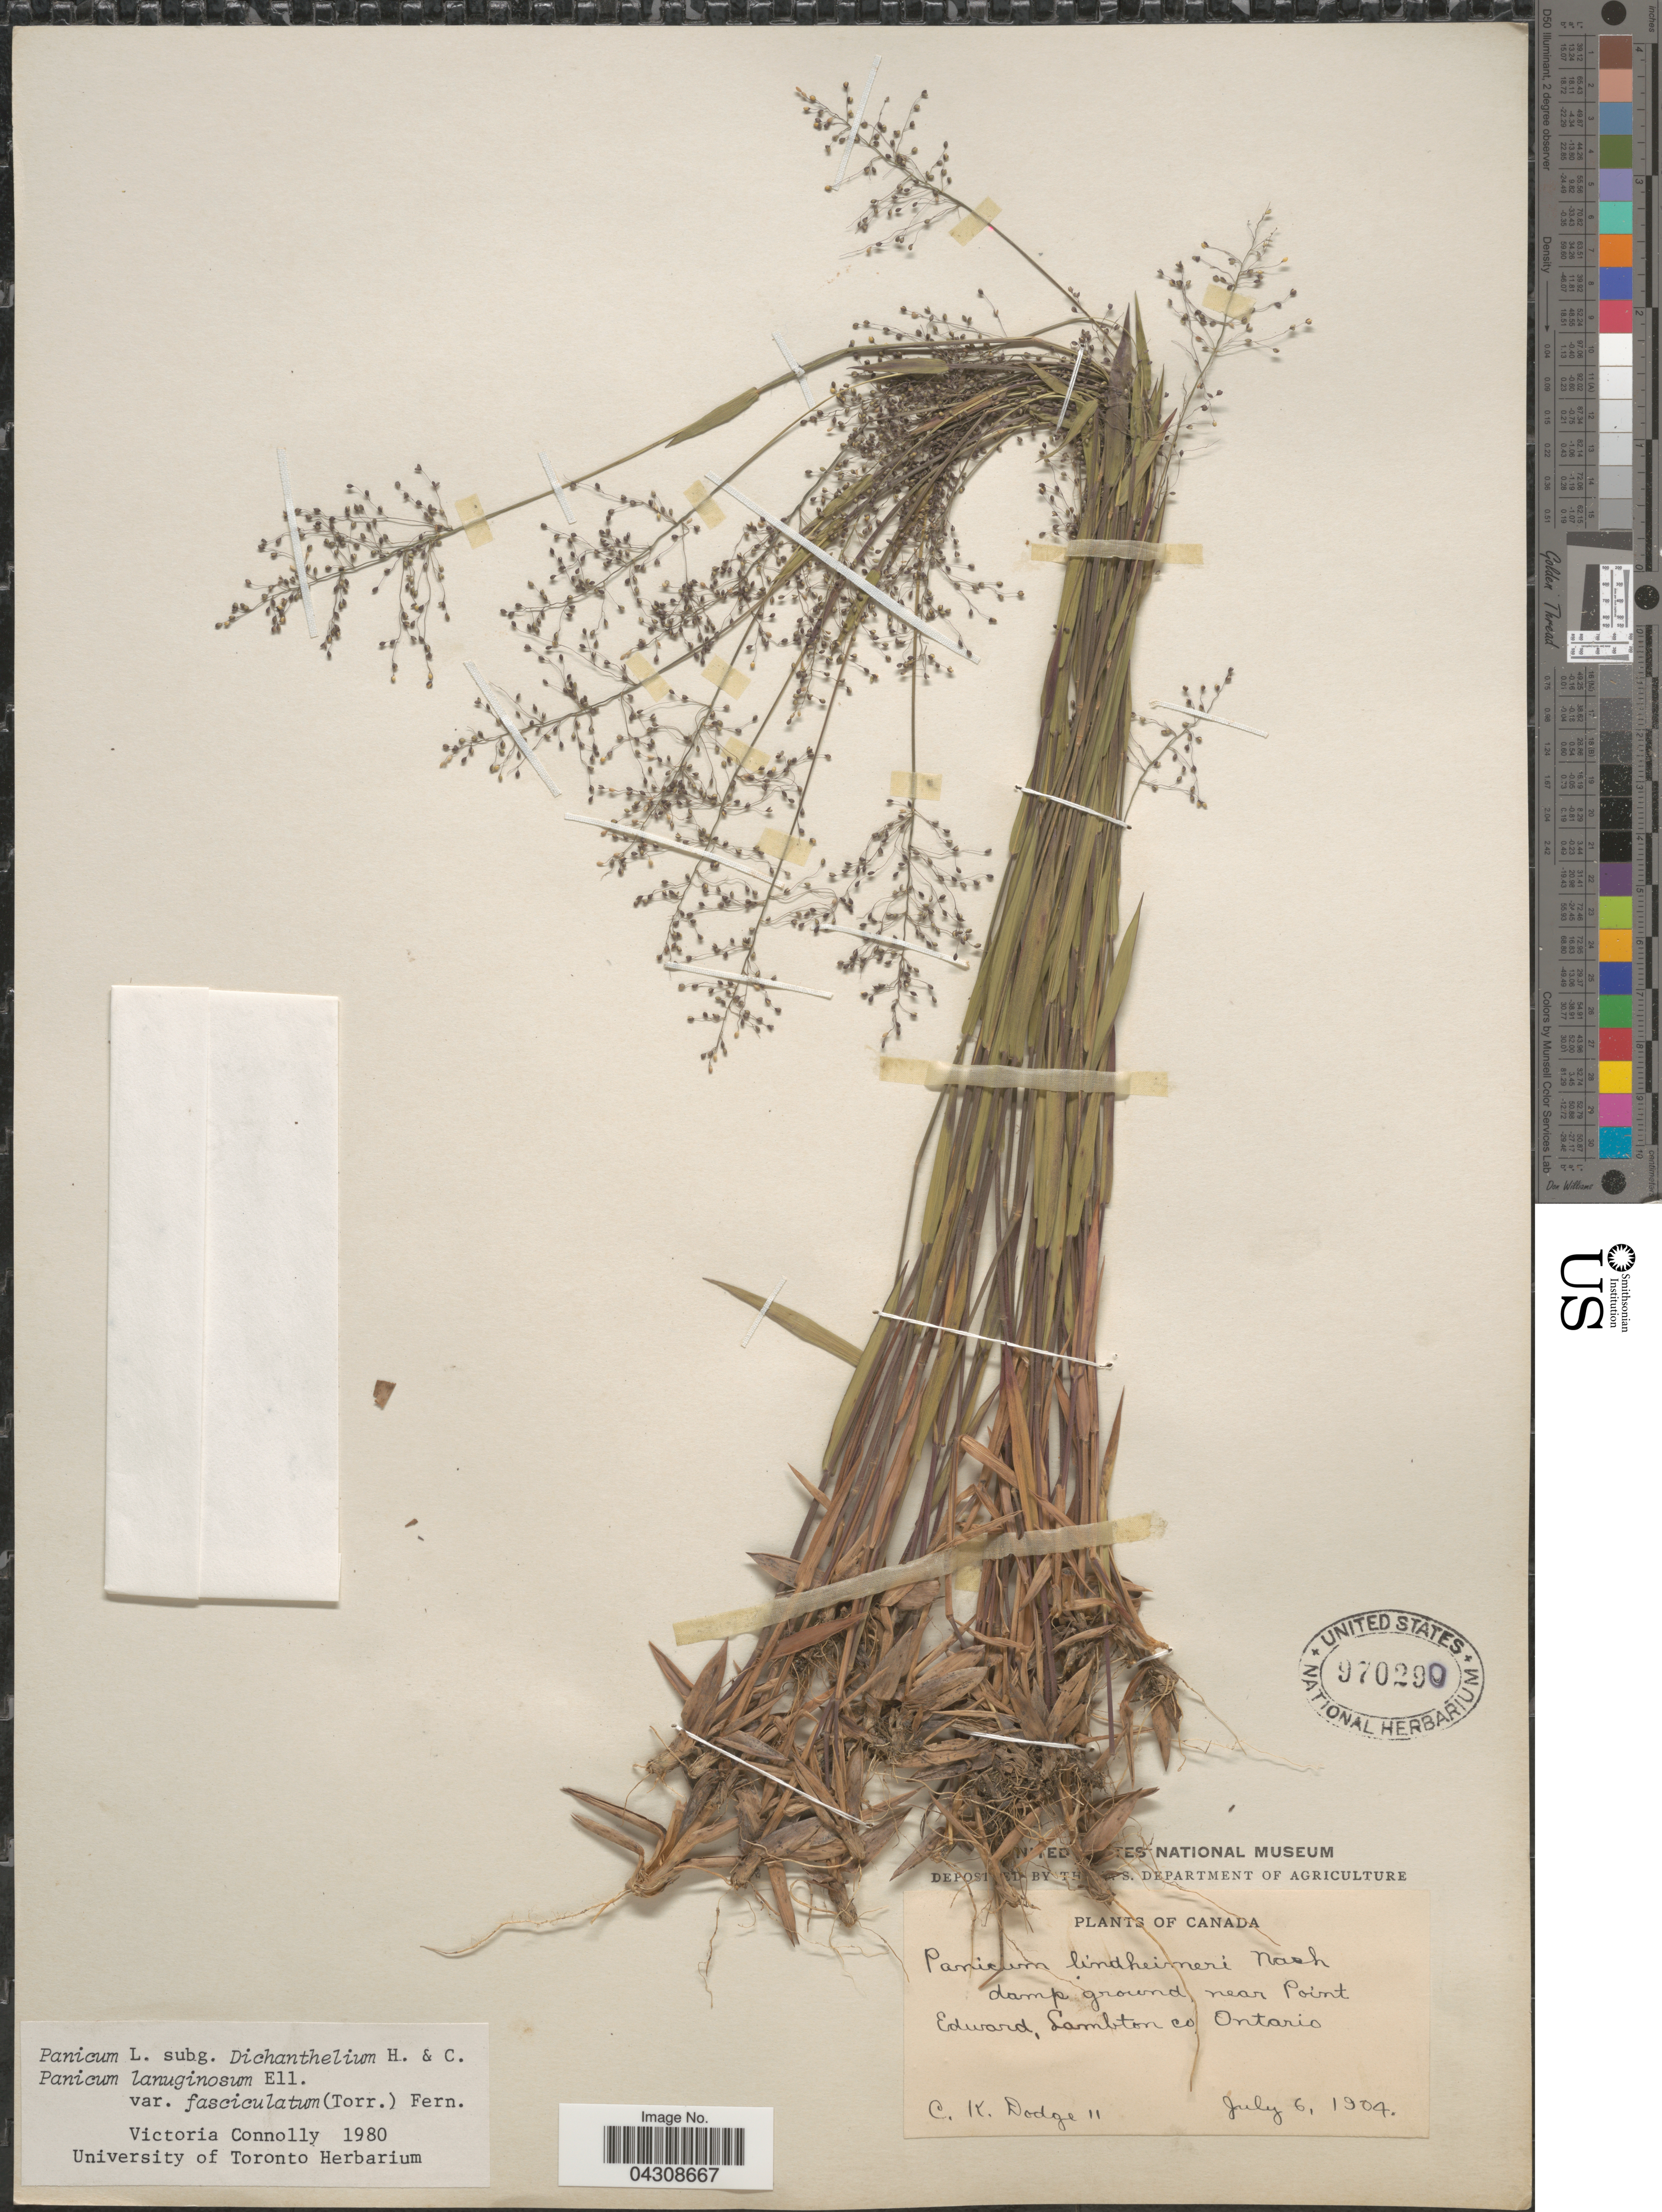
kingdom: Plantae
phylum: Tracheophyta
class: Liliopsida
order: Poales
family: Poaceae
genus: Dichanthelium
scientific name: Dichanthelium acuminatum var. acuminatum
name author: (Sw.) Gould & C.A. Clark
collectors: C. Dodge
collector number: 11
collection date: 1904-07-06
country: Canada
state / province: Ontario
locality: Damp ground near Point Edward, Lambton Co.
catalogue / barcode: US 970290